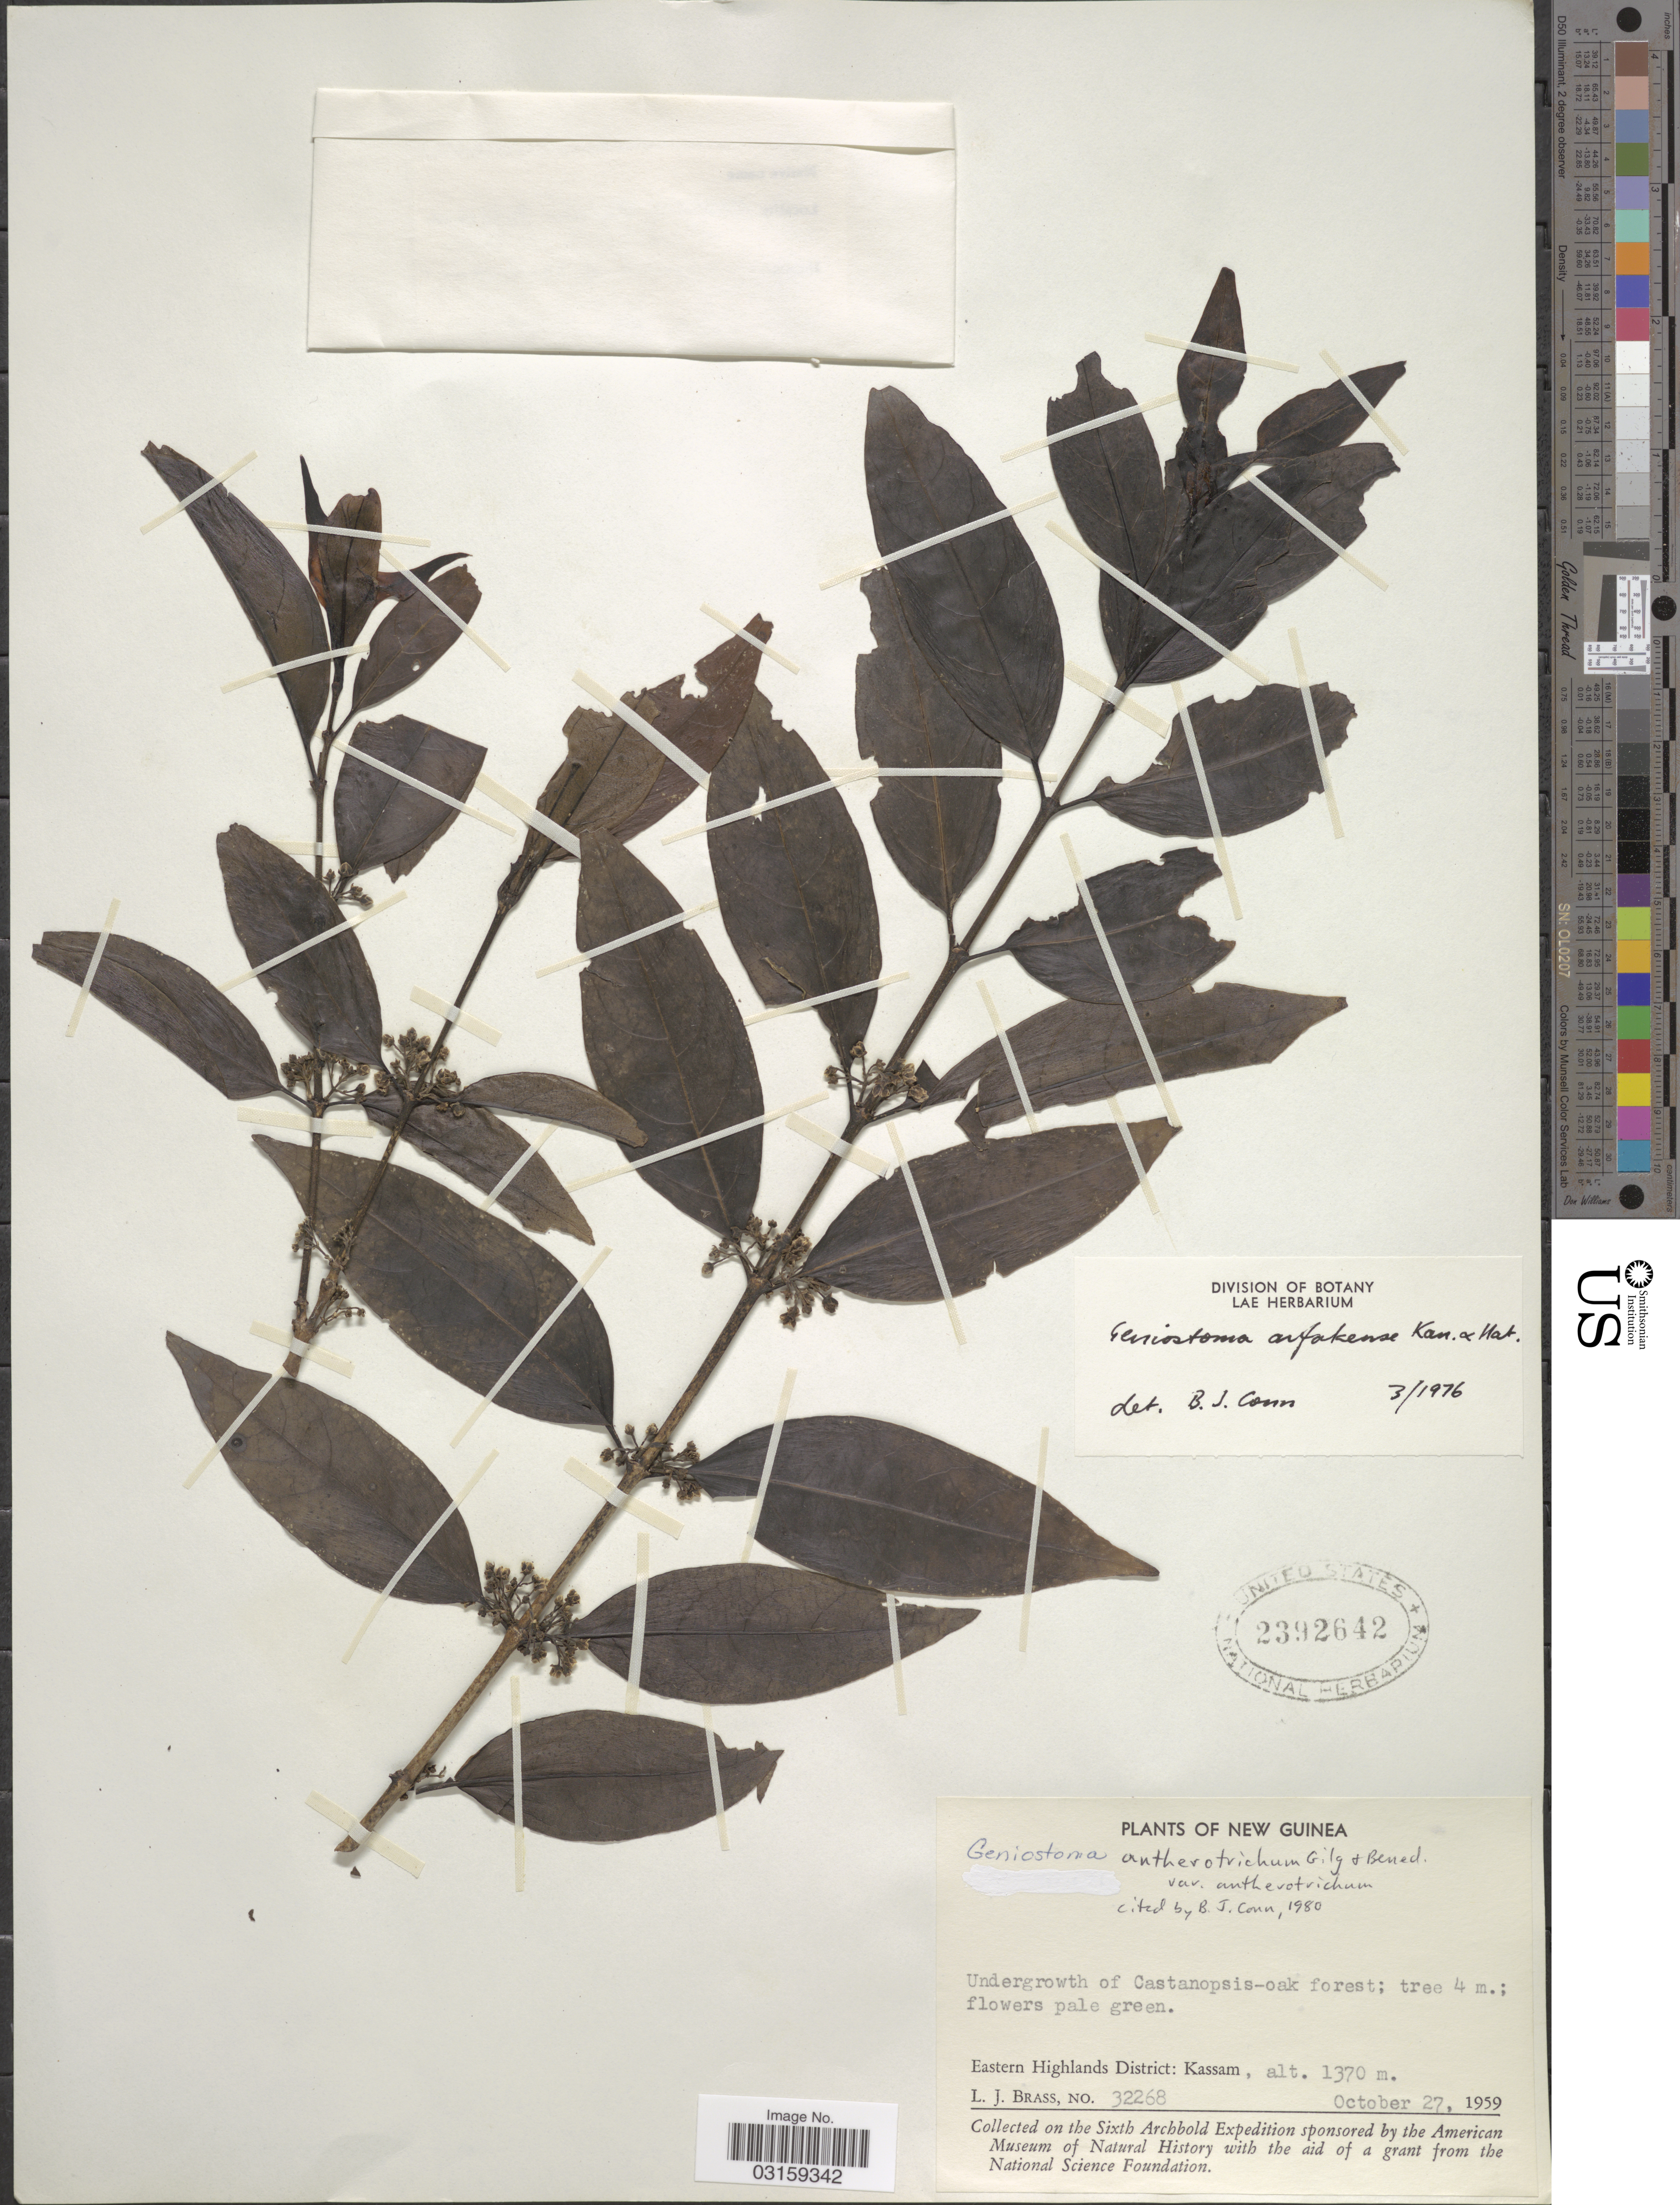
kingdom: Plantae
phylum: Tracheophyta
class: Magnoliopsida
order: Gentianales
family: Loganiaceae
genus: Geniostoma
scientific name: Geniostoma antherotrichum var. antherotrichum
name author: Gilg & Gilg-Ben.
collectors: L. J. Brass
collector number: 32268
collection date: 1959-10-27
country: Papua New Guinea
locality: New Guinea. Eastern Highlands District: Kassam.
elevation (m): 1370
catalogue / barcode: US 2392642